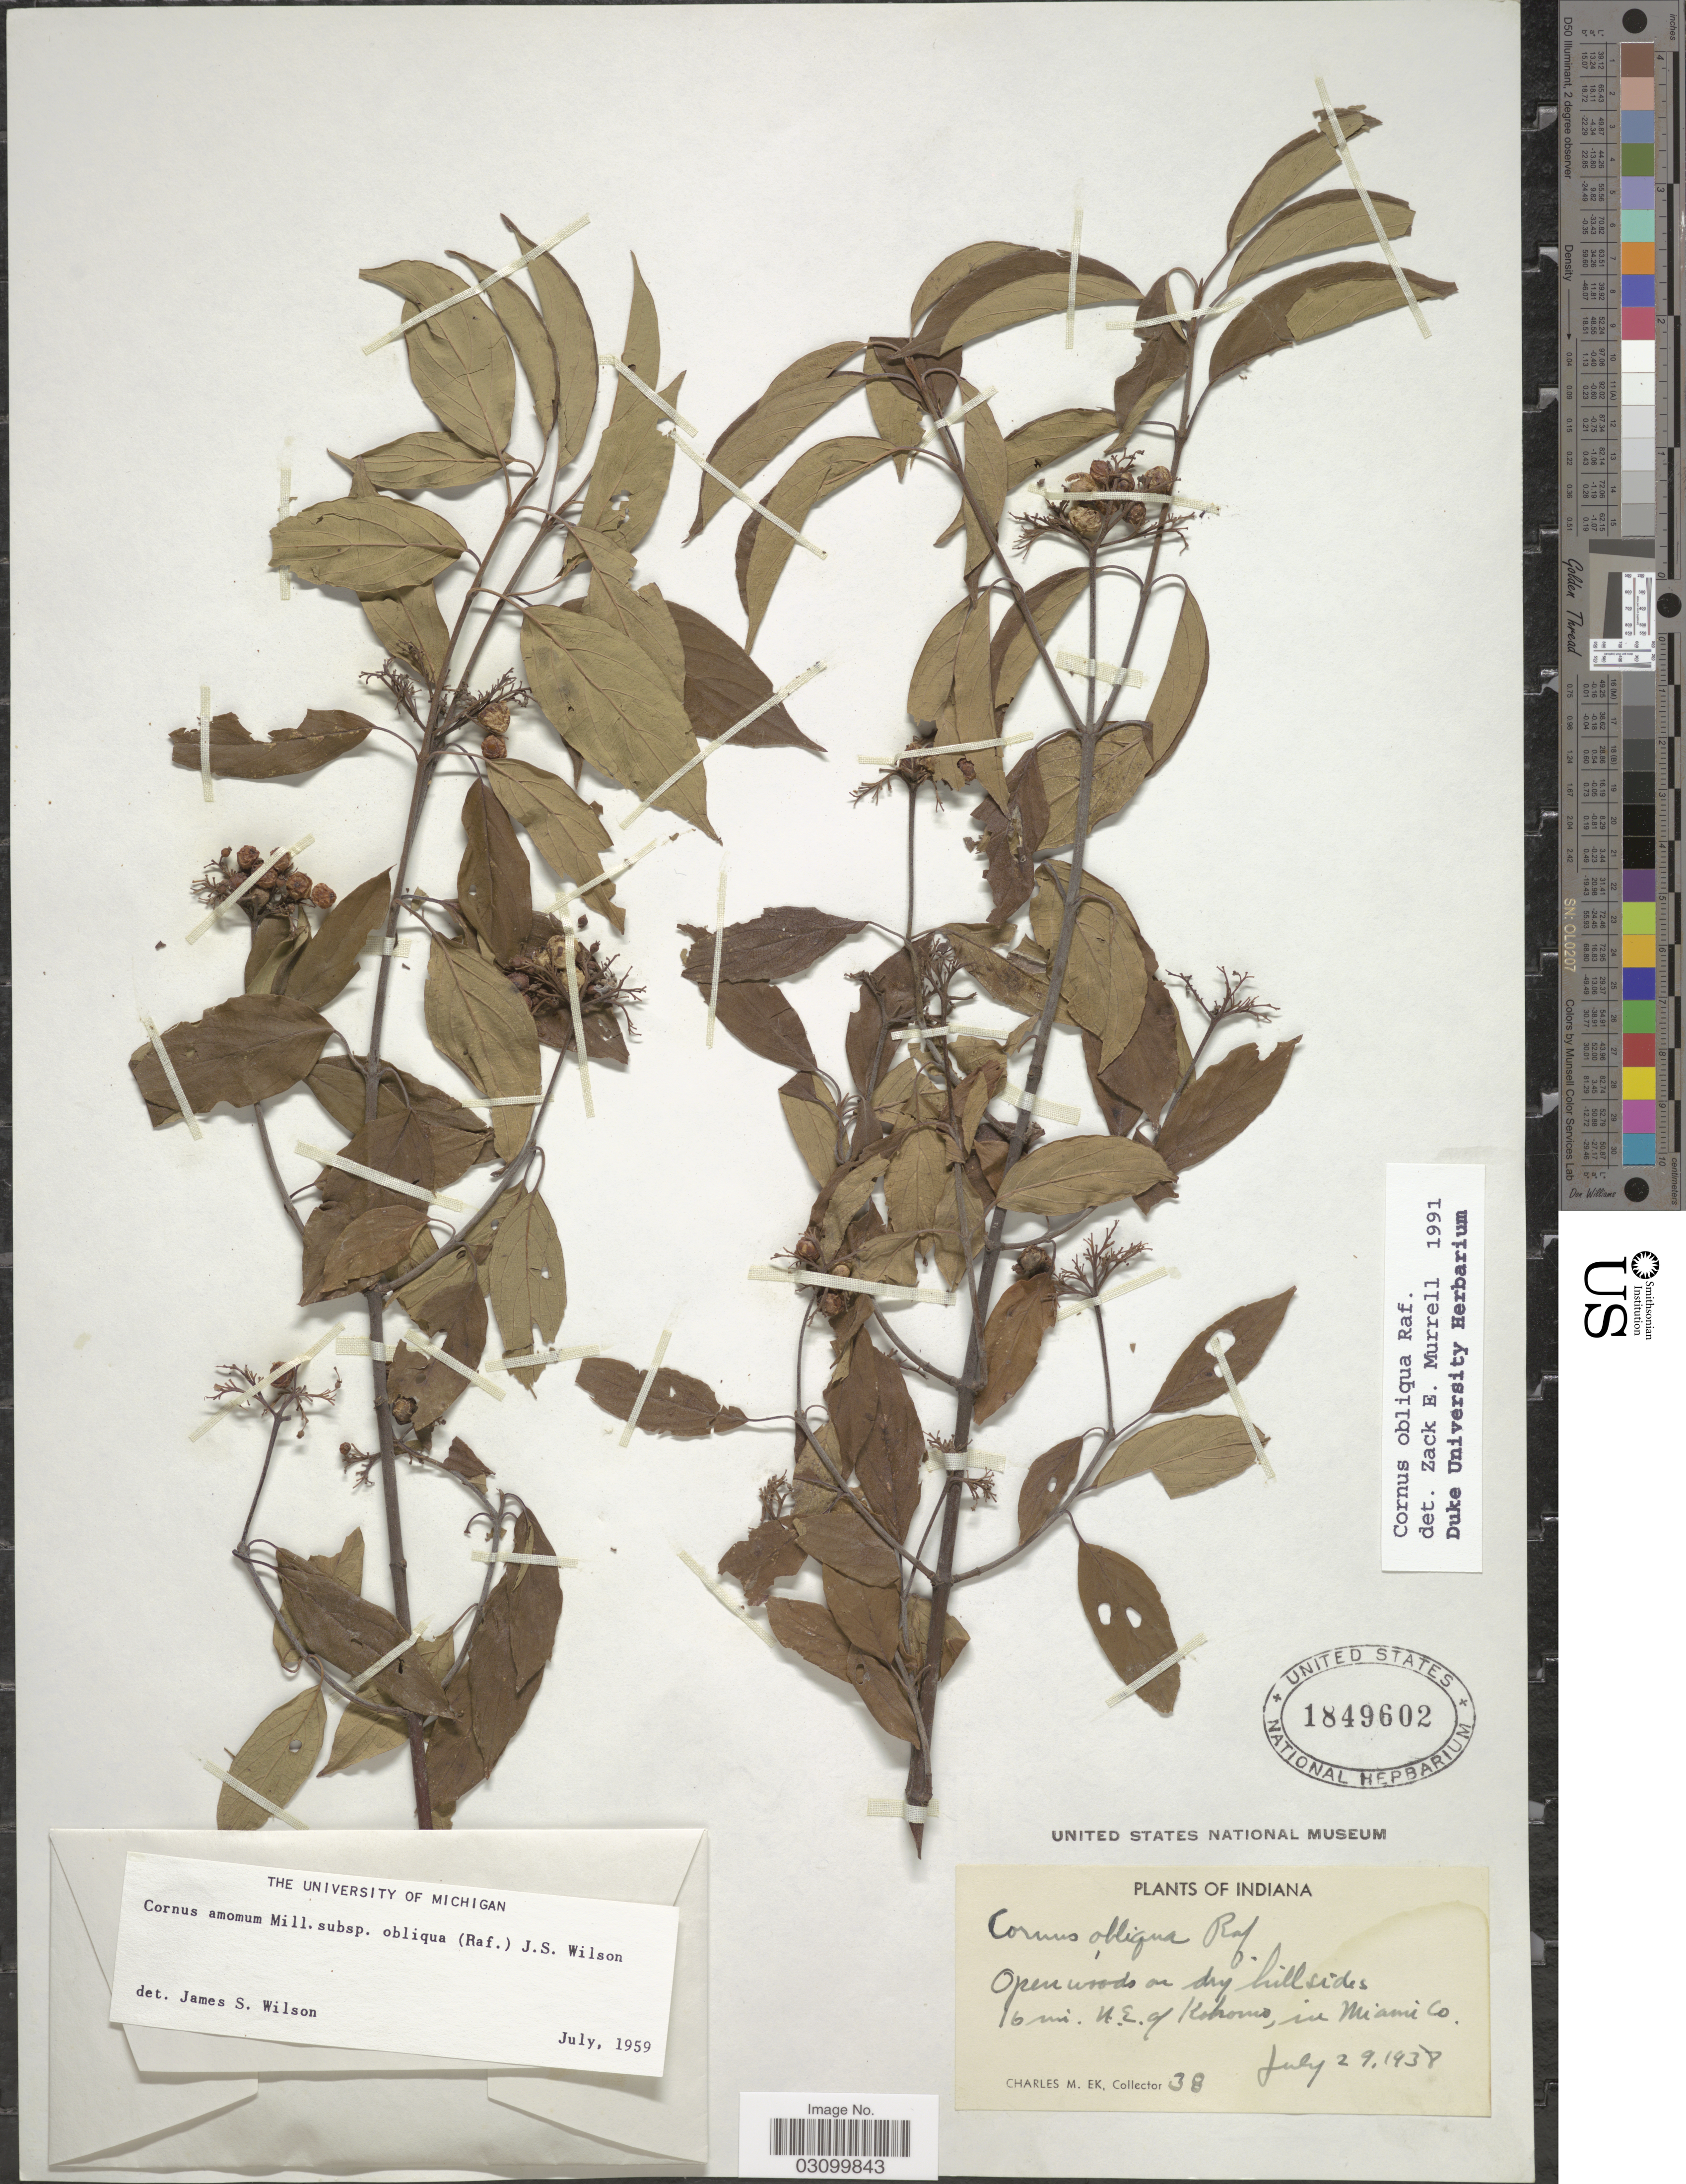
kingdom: Plantae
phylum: Tracheophyta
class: Magnoliopsida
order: Cornales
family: Cornaceae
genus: Cornus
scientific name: Cornus obliqua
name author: Raf.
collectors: C. Ek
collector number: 38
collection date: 1938-07-29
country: United States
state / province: Indiana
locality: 16 mi. N.E. of Kokomo, in Miami Co.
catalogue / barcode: US 1849602